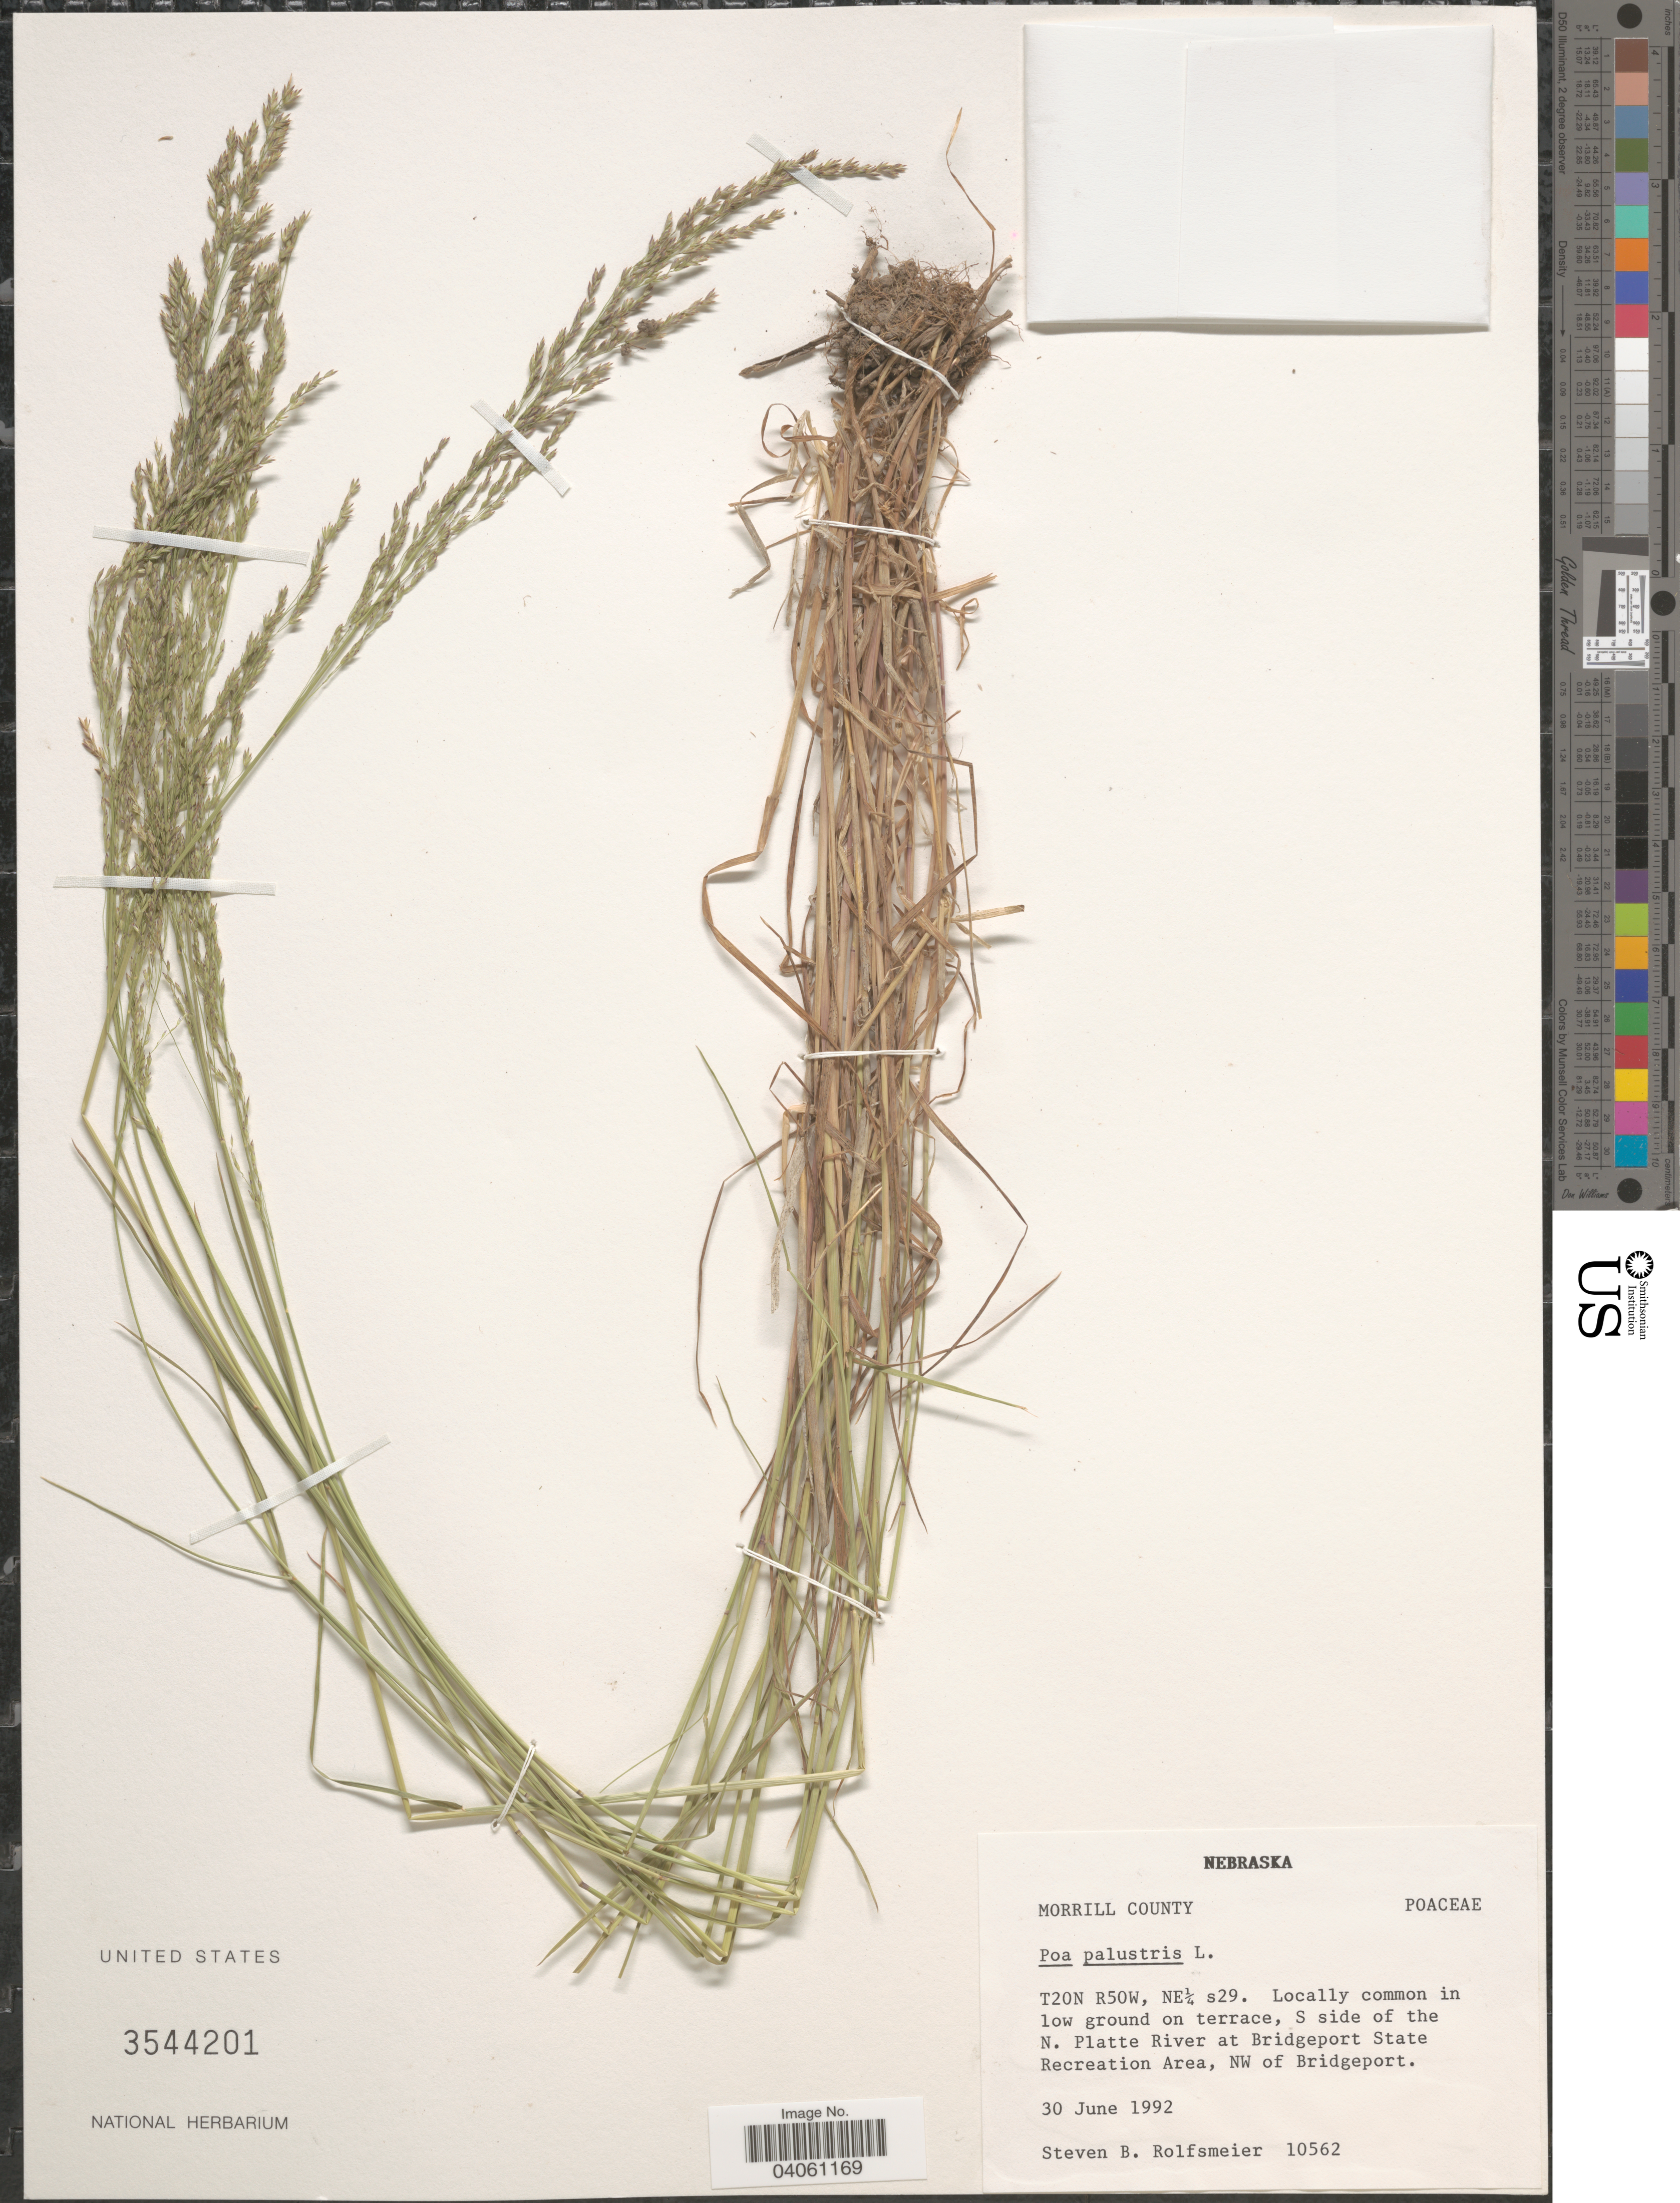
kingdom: Plantae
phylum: Tracheophyta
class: Liliopsida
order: Poales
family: Poaceae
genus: Poa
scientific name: Poa palustris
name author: L.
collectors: S. Rolfsmeier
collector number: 10562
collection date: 1992-06-30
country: United States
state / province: Nebraska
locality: Morrill County. T20N R50W NE¼ s29. Locally common in low ground on terrace, S side of the N. Platte River at Bridgeport State Recreation Area, NW of Bridgeport.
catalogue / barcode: US 3544201